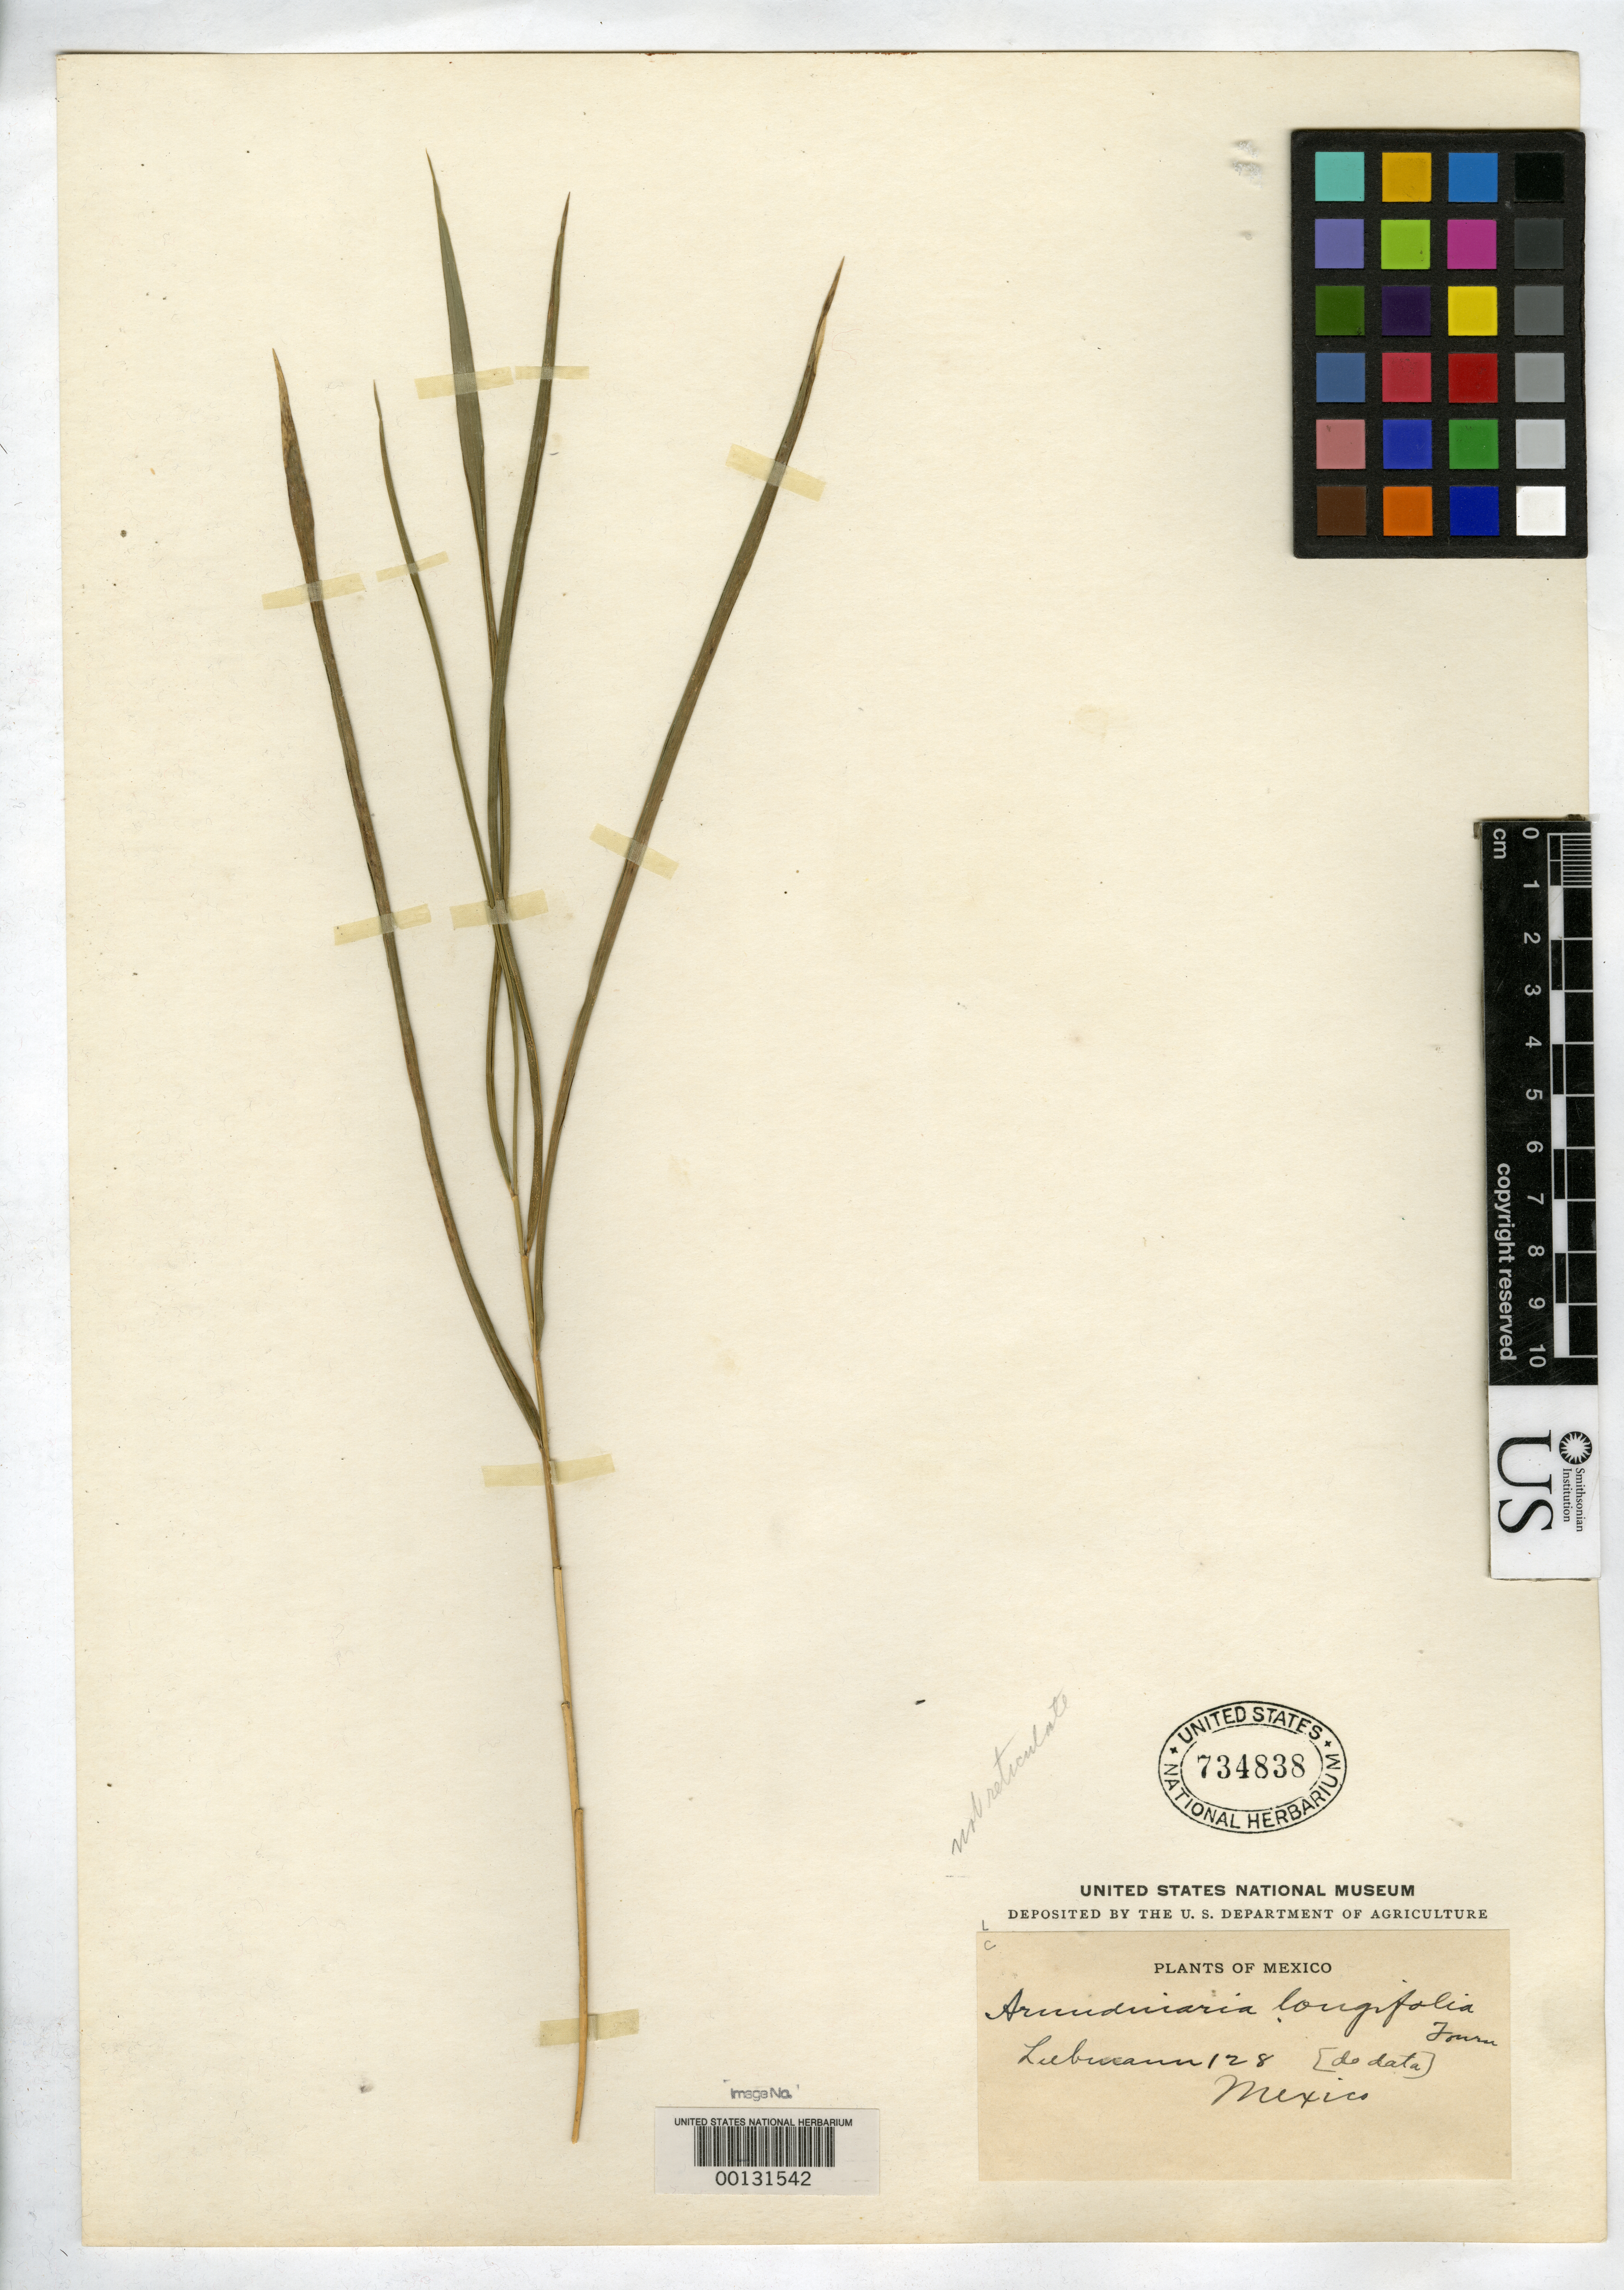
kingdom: Plantae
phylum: Tracheophyta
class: Liliopsida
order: Poales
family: Poaceae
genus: Arundinaria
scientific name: Arundinaria longifolia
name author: E. Fourn.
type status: Isosyntype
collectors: F. M. Liebmann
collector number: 128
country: Mexico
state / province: Veracruz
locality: Jicaltepec.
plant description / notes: Labeled as Liebmann 128, although this number not cited in protologue; error for 123?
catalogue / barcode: US 734838